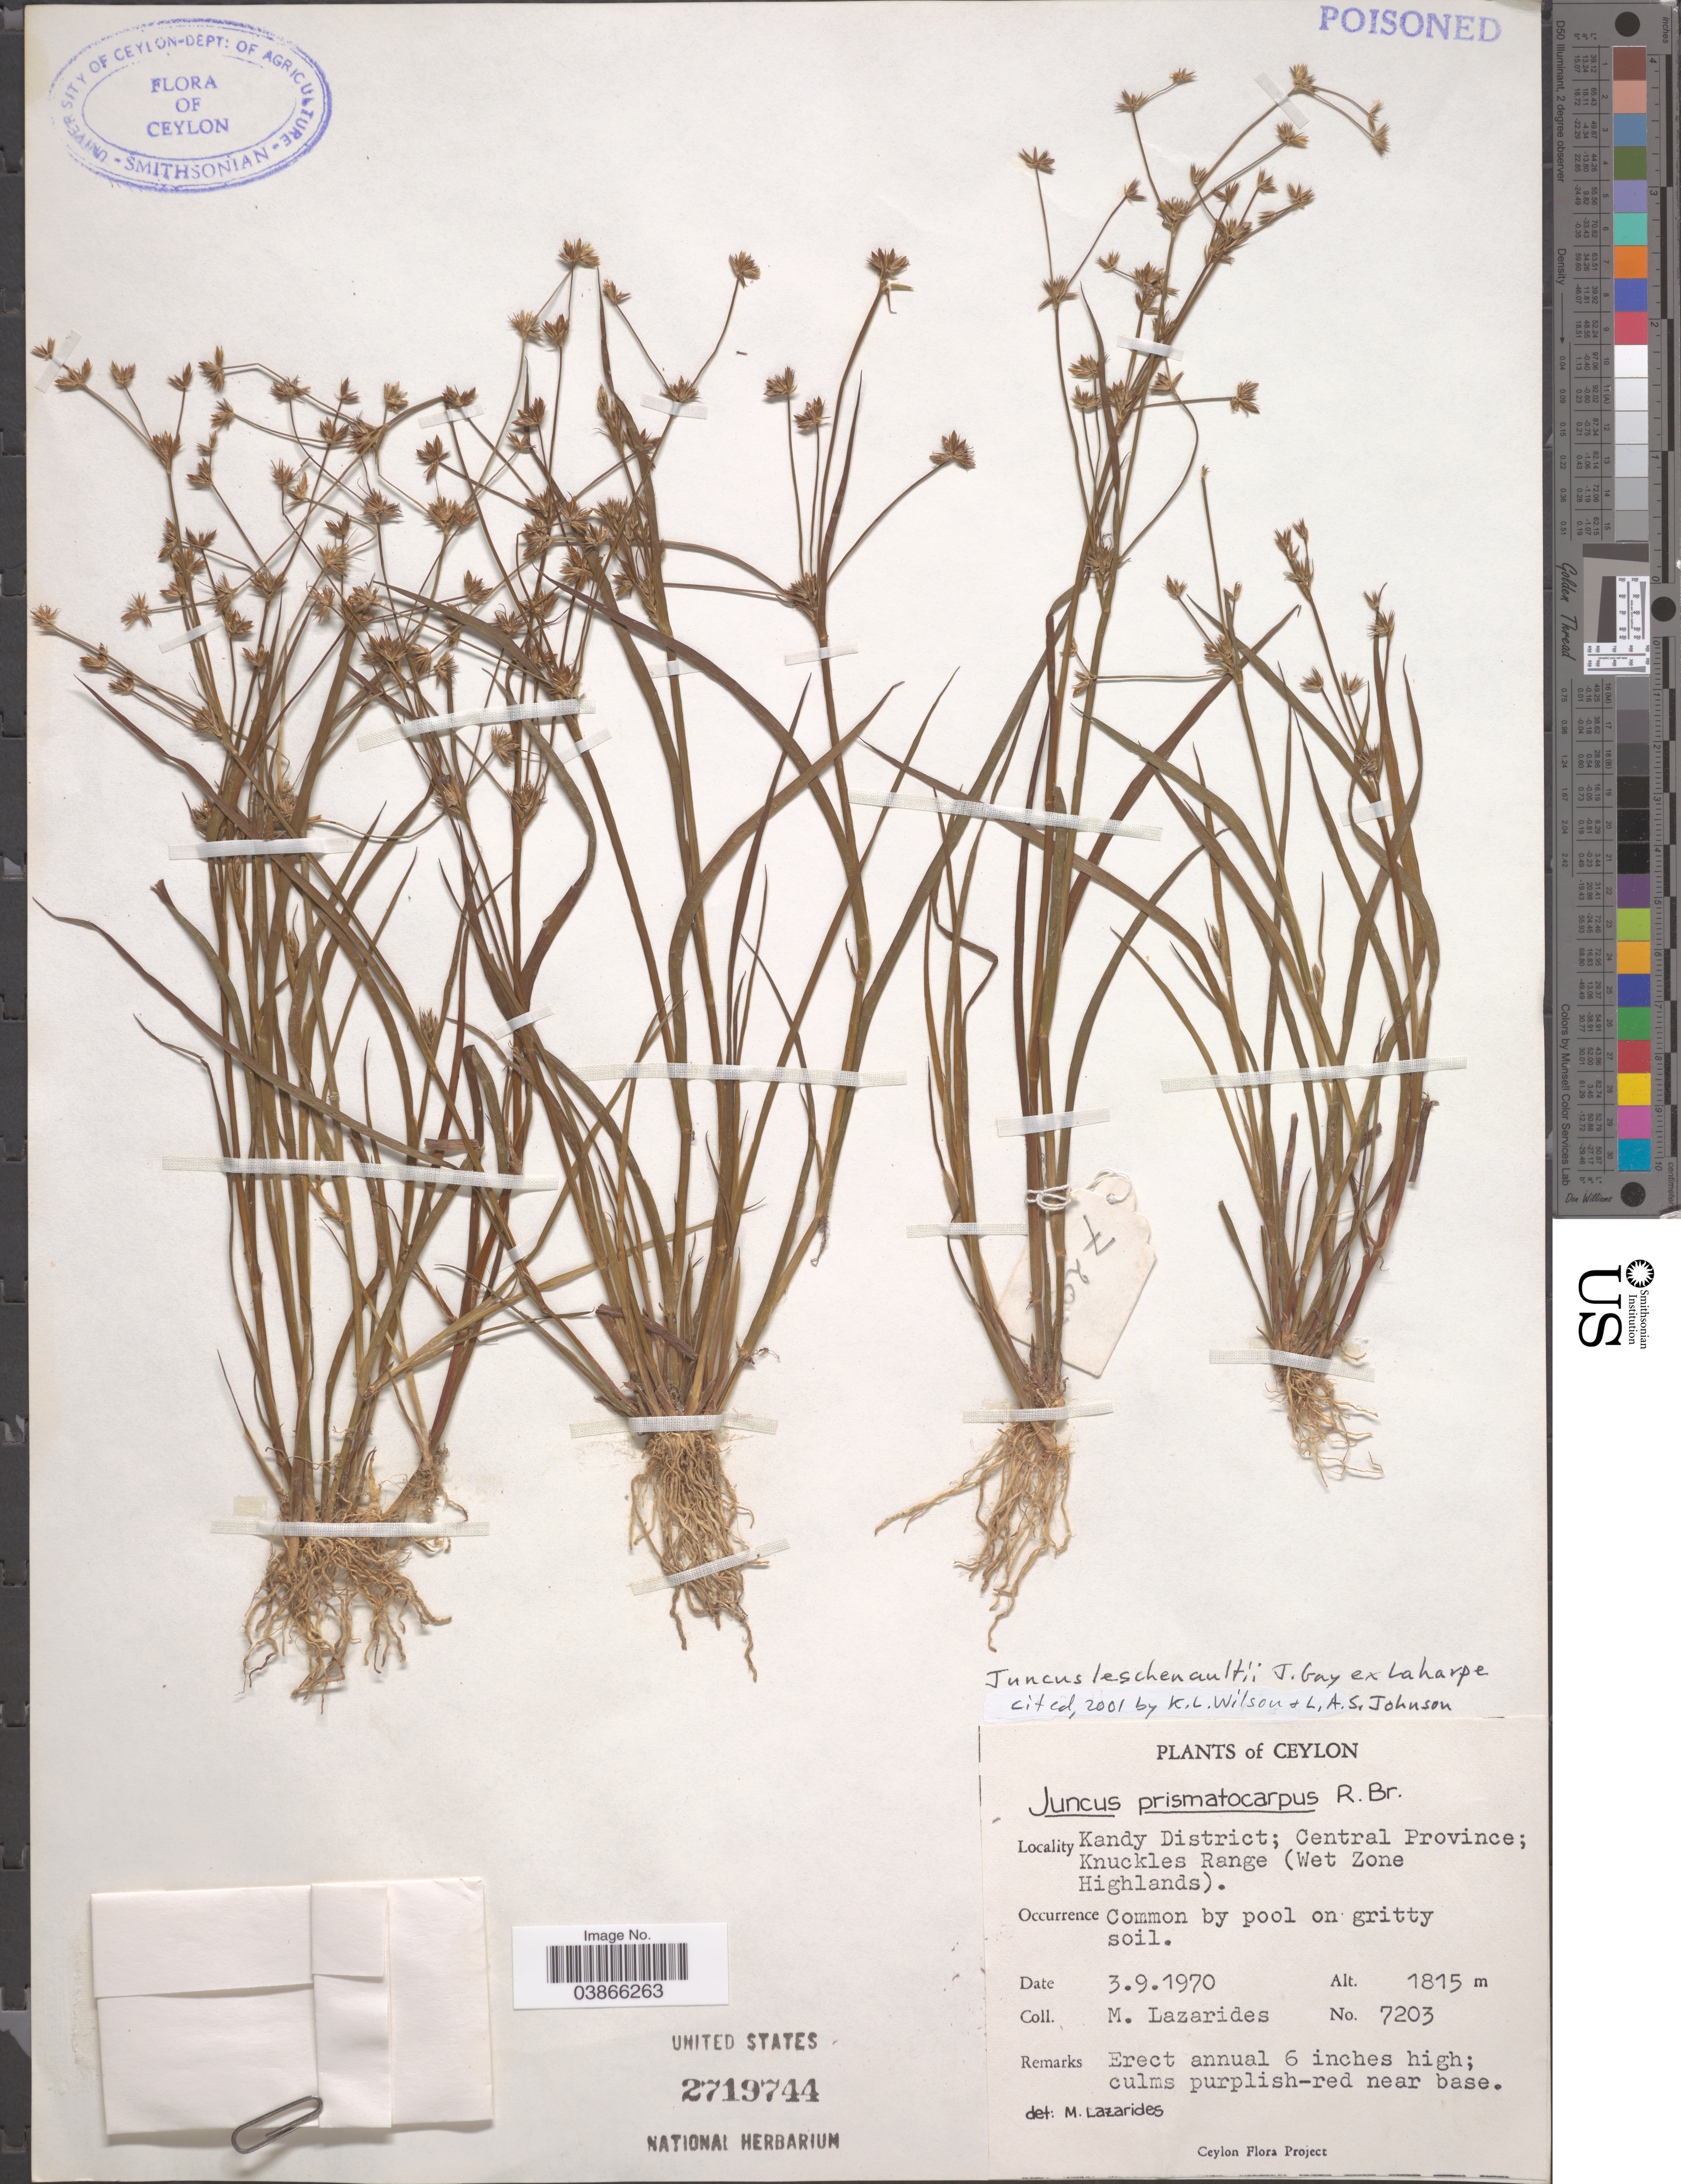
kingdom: Plantae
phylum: Tracheophyta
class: Liliopsida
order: Poales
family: Juncaceae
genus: Juncus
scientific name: Juncus leschenaultii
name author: J. Gay ex Laharpe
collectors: M. Lazarides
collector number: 7203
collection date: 1970-09-03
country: Sri Lanka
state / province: Central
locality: Ceylon. Kandy District; Knuckles Range (Wet Zone Highlands).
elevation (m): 1815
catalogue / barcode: US 2719744